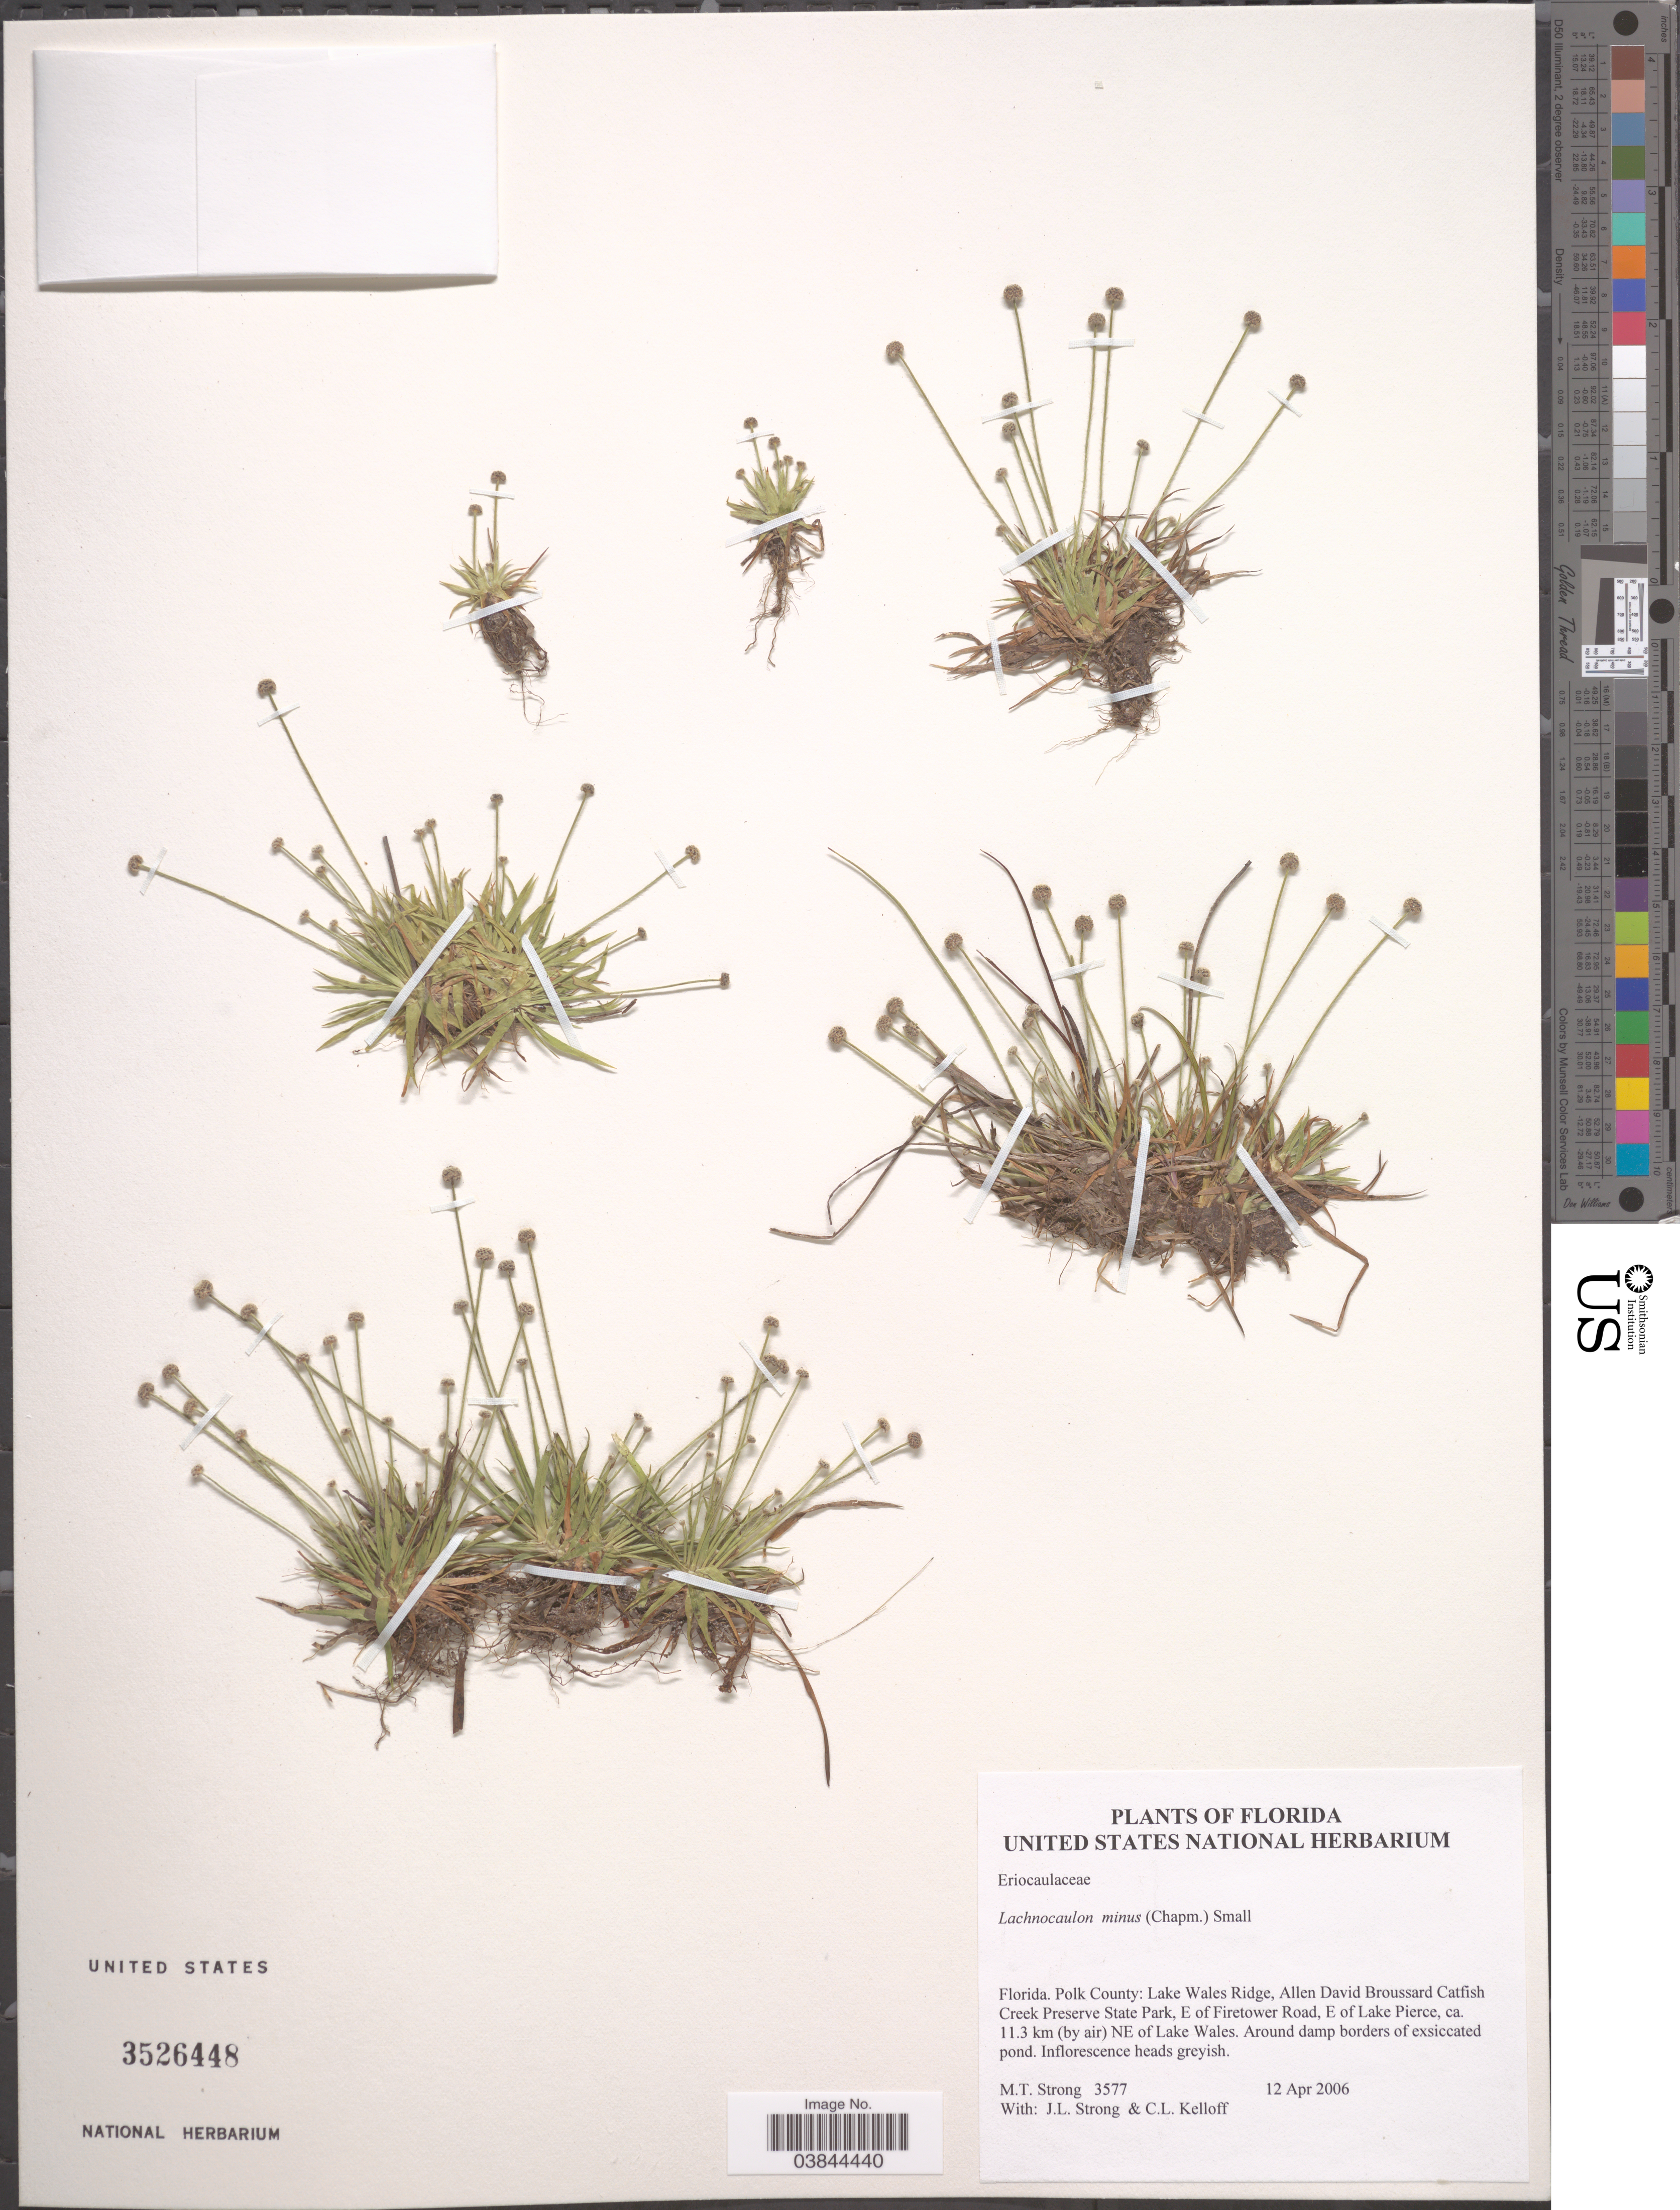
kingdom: Plantae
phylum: Tracheophyta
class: Liliopsida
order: Poales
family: Eriocaulaceae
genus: Lachnocaulon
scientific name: Lachnocaulon minus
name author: (Chapm.) Small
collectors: M. T. Strong, J. L. Strong & C. L. Kelloff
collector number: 3577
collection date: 2006-04-12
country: United States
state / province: Florida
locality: Polk County: Lake Wales Ridge, Allen David Broussard Catfish Creek Preverse State Park, E of Firetower Road, E of Lake Pierce, ca. 11.3 km (by air) NE of Lake Wales.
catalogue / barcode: US 3526448